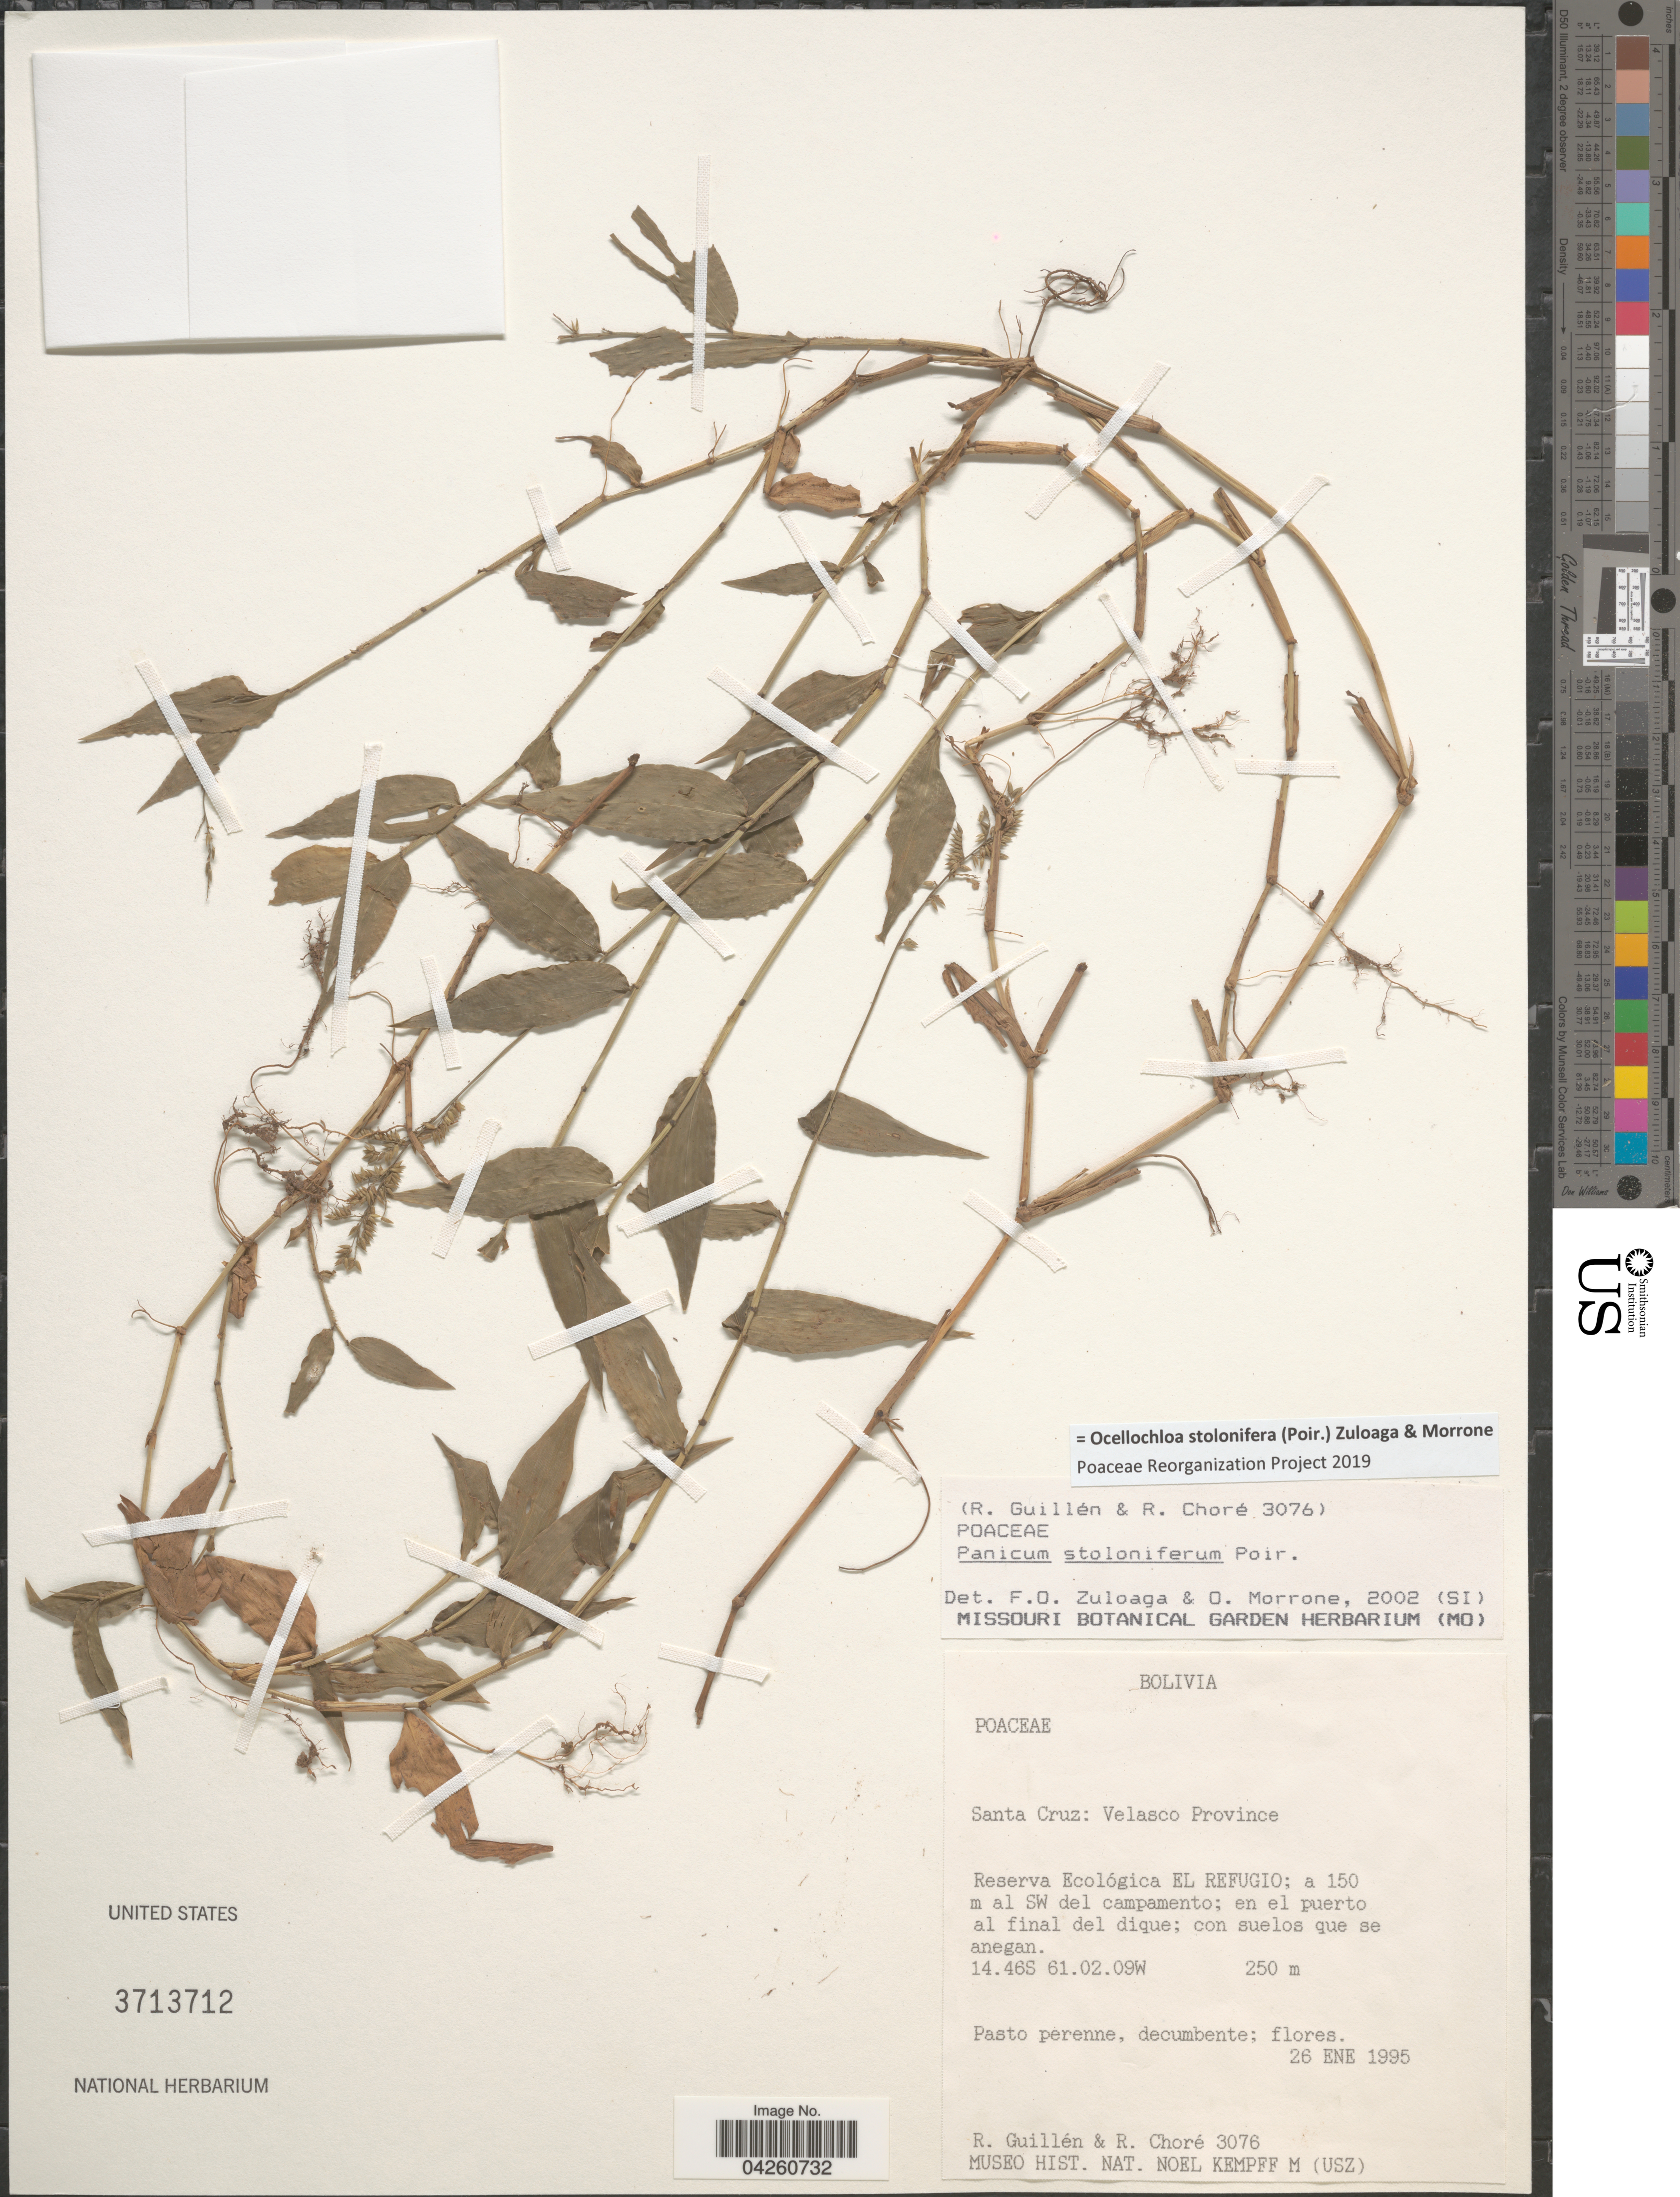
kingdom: Plantae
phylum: Tracheophyta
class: Liliopsida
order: Poales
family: Poaceae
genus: Ocellochloa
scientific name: Ocellochloa stolonifera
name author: (Poir.) Zuloaga & Morrone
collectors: R. Guillen & R. Choré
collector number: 3076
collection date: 1995-01-26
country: Bolivia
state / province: Santa Cruz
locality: Velasco Province. Reserva Ecológica El Refugio; a 150 m al SW del campamento; en el puerto al final del dique; con suelos que se anegan.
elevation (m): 250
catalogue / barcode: US 3713712